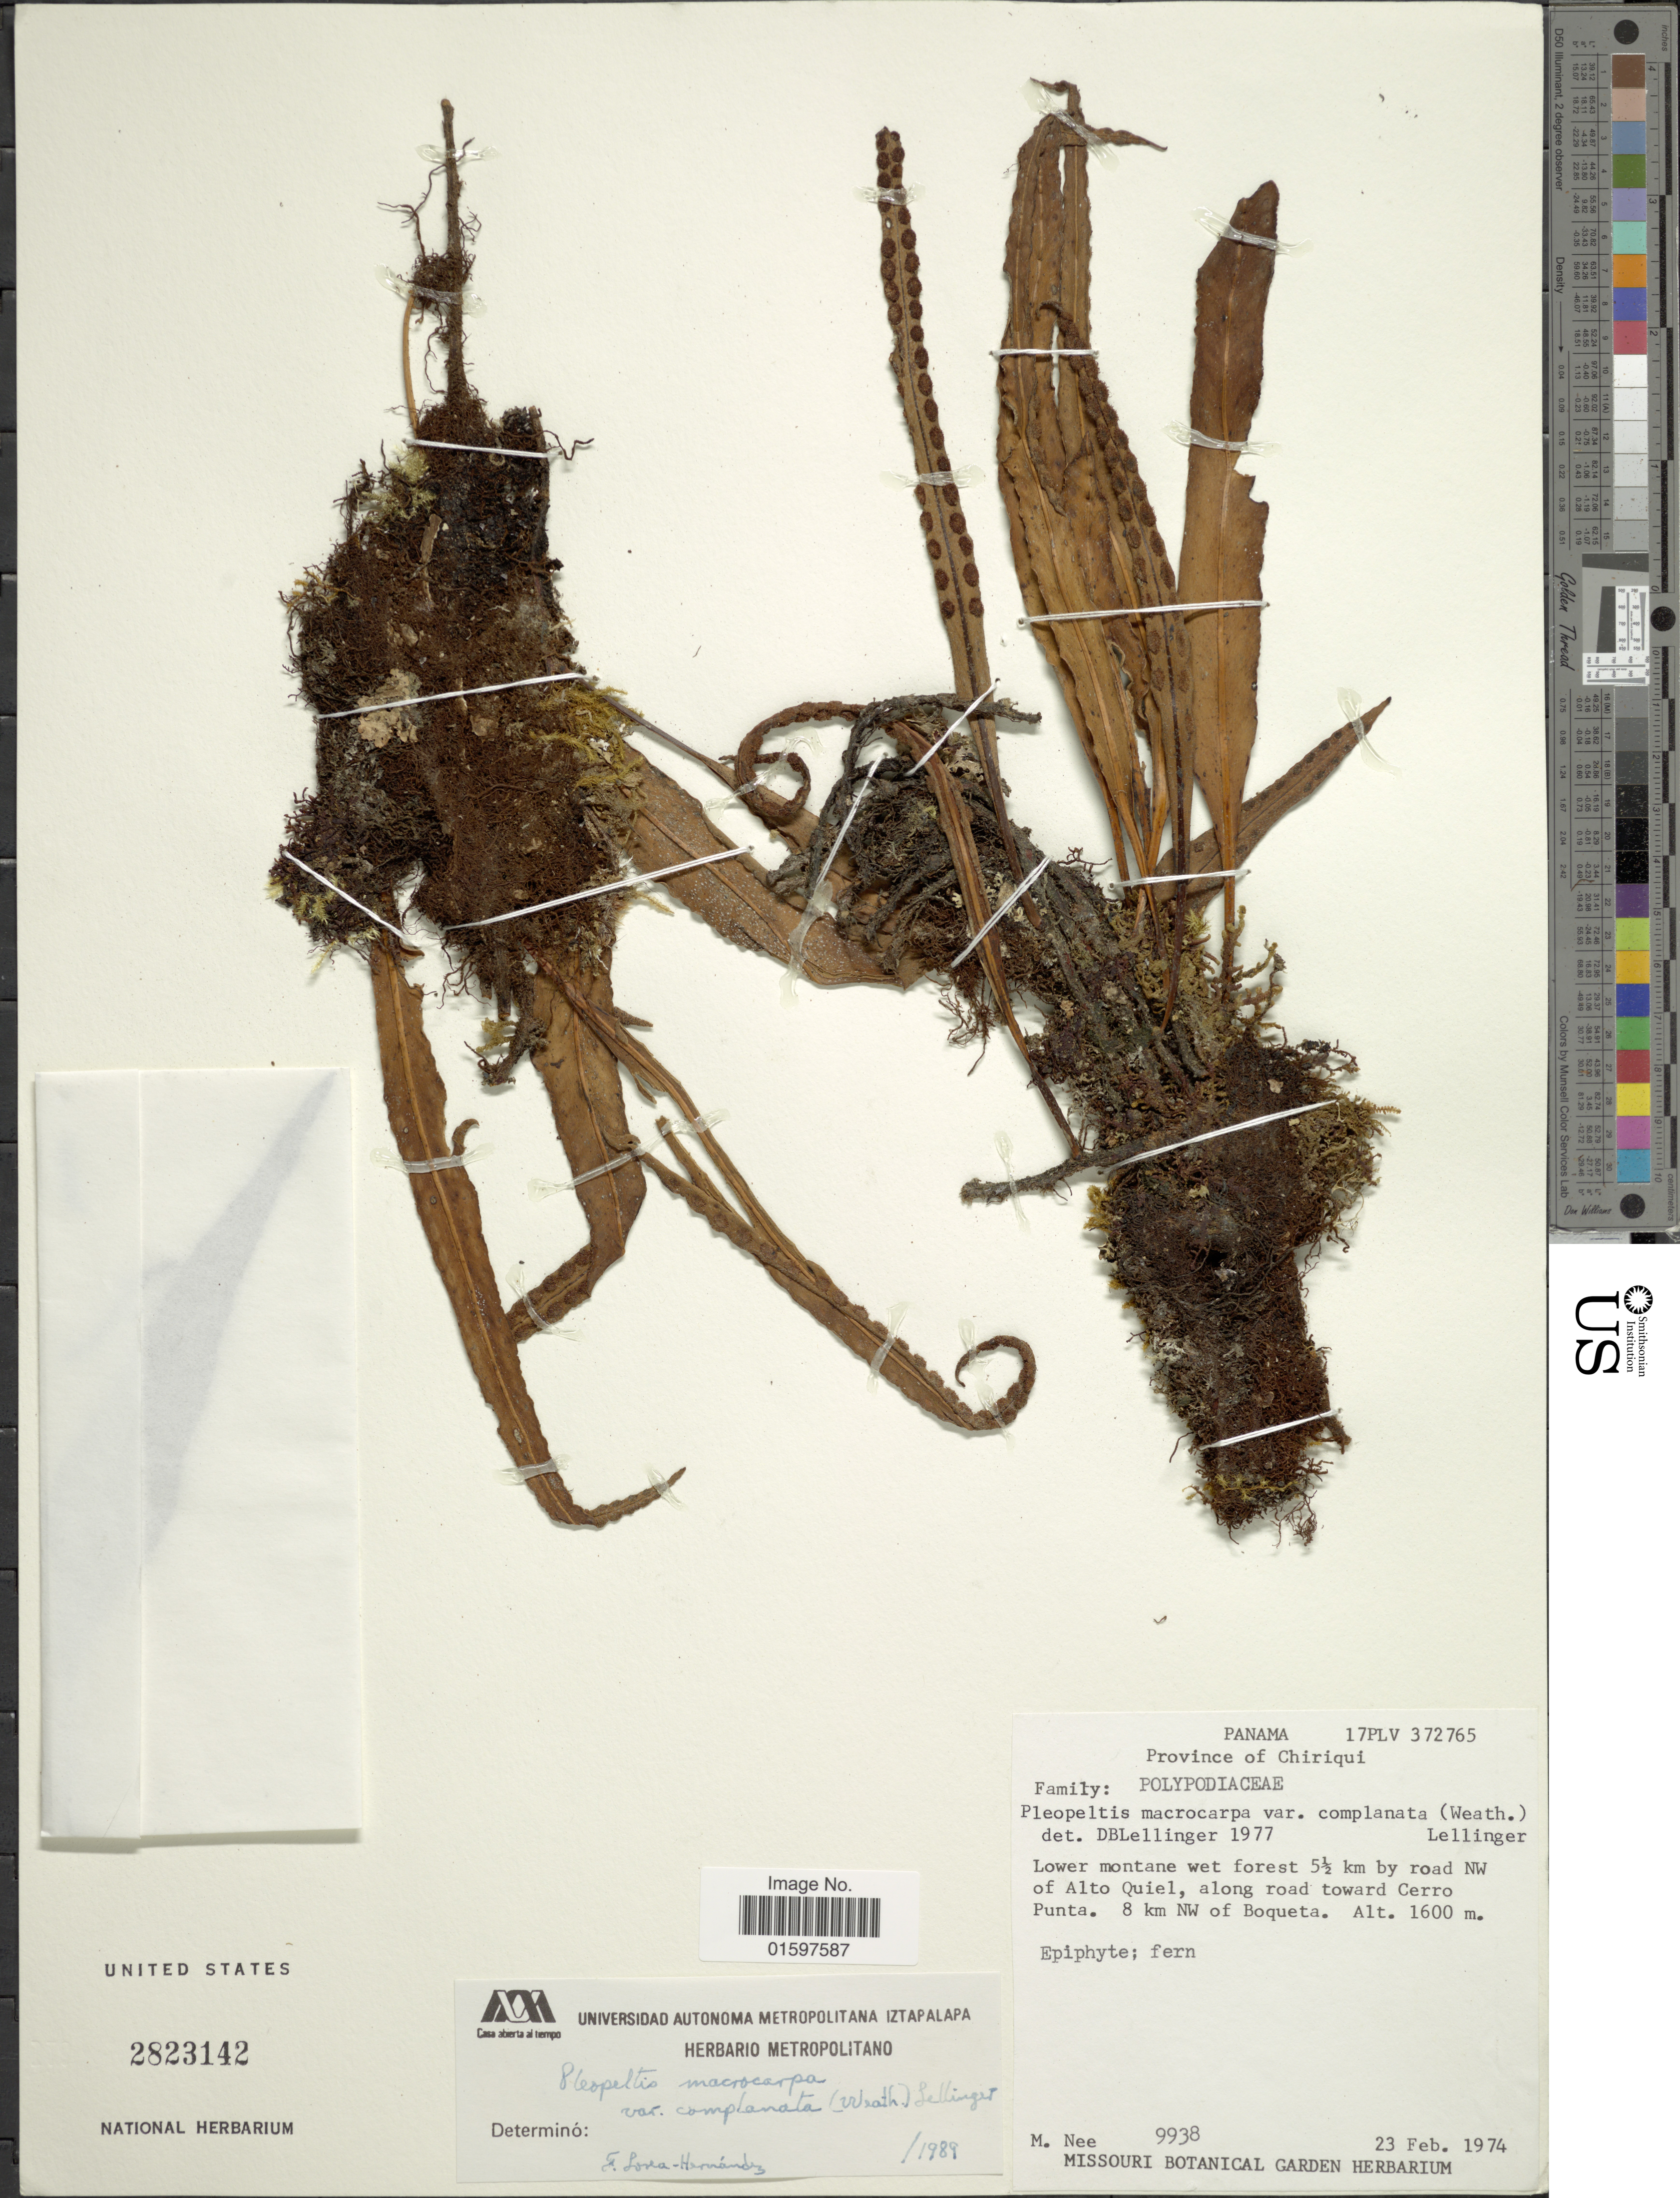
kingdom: Plantae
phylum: Tracheophyta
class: Polypodiopsida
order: Polypodiales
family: Polypodiaceae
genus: Pleopeltis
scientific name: Pleopeltis macrocarpa var. complanata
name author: (Weath.) Lellinger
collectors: M. Nee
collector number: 9938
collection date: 1974-02-23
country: Panama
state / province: Chiriqui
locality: Lower montane wet forest 5 1/2 km by road NW of Alto Auiel, along road toward Cerro Punta, 8 km NW of Boquetta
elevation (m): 1600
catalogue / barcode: US 2823142